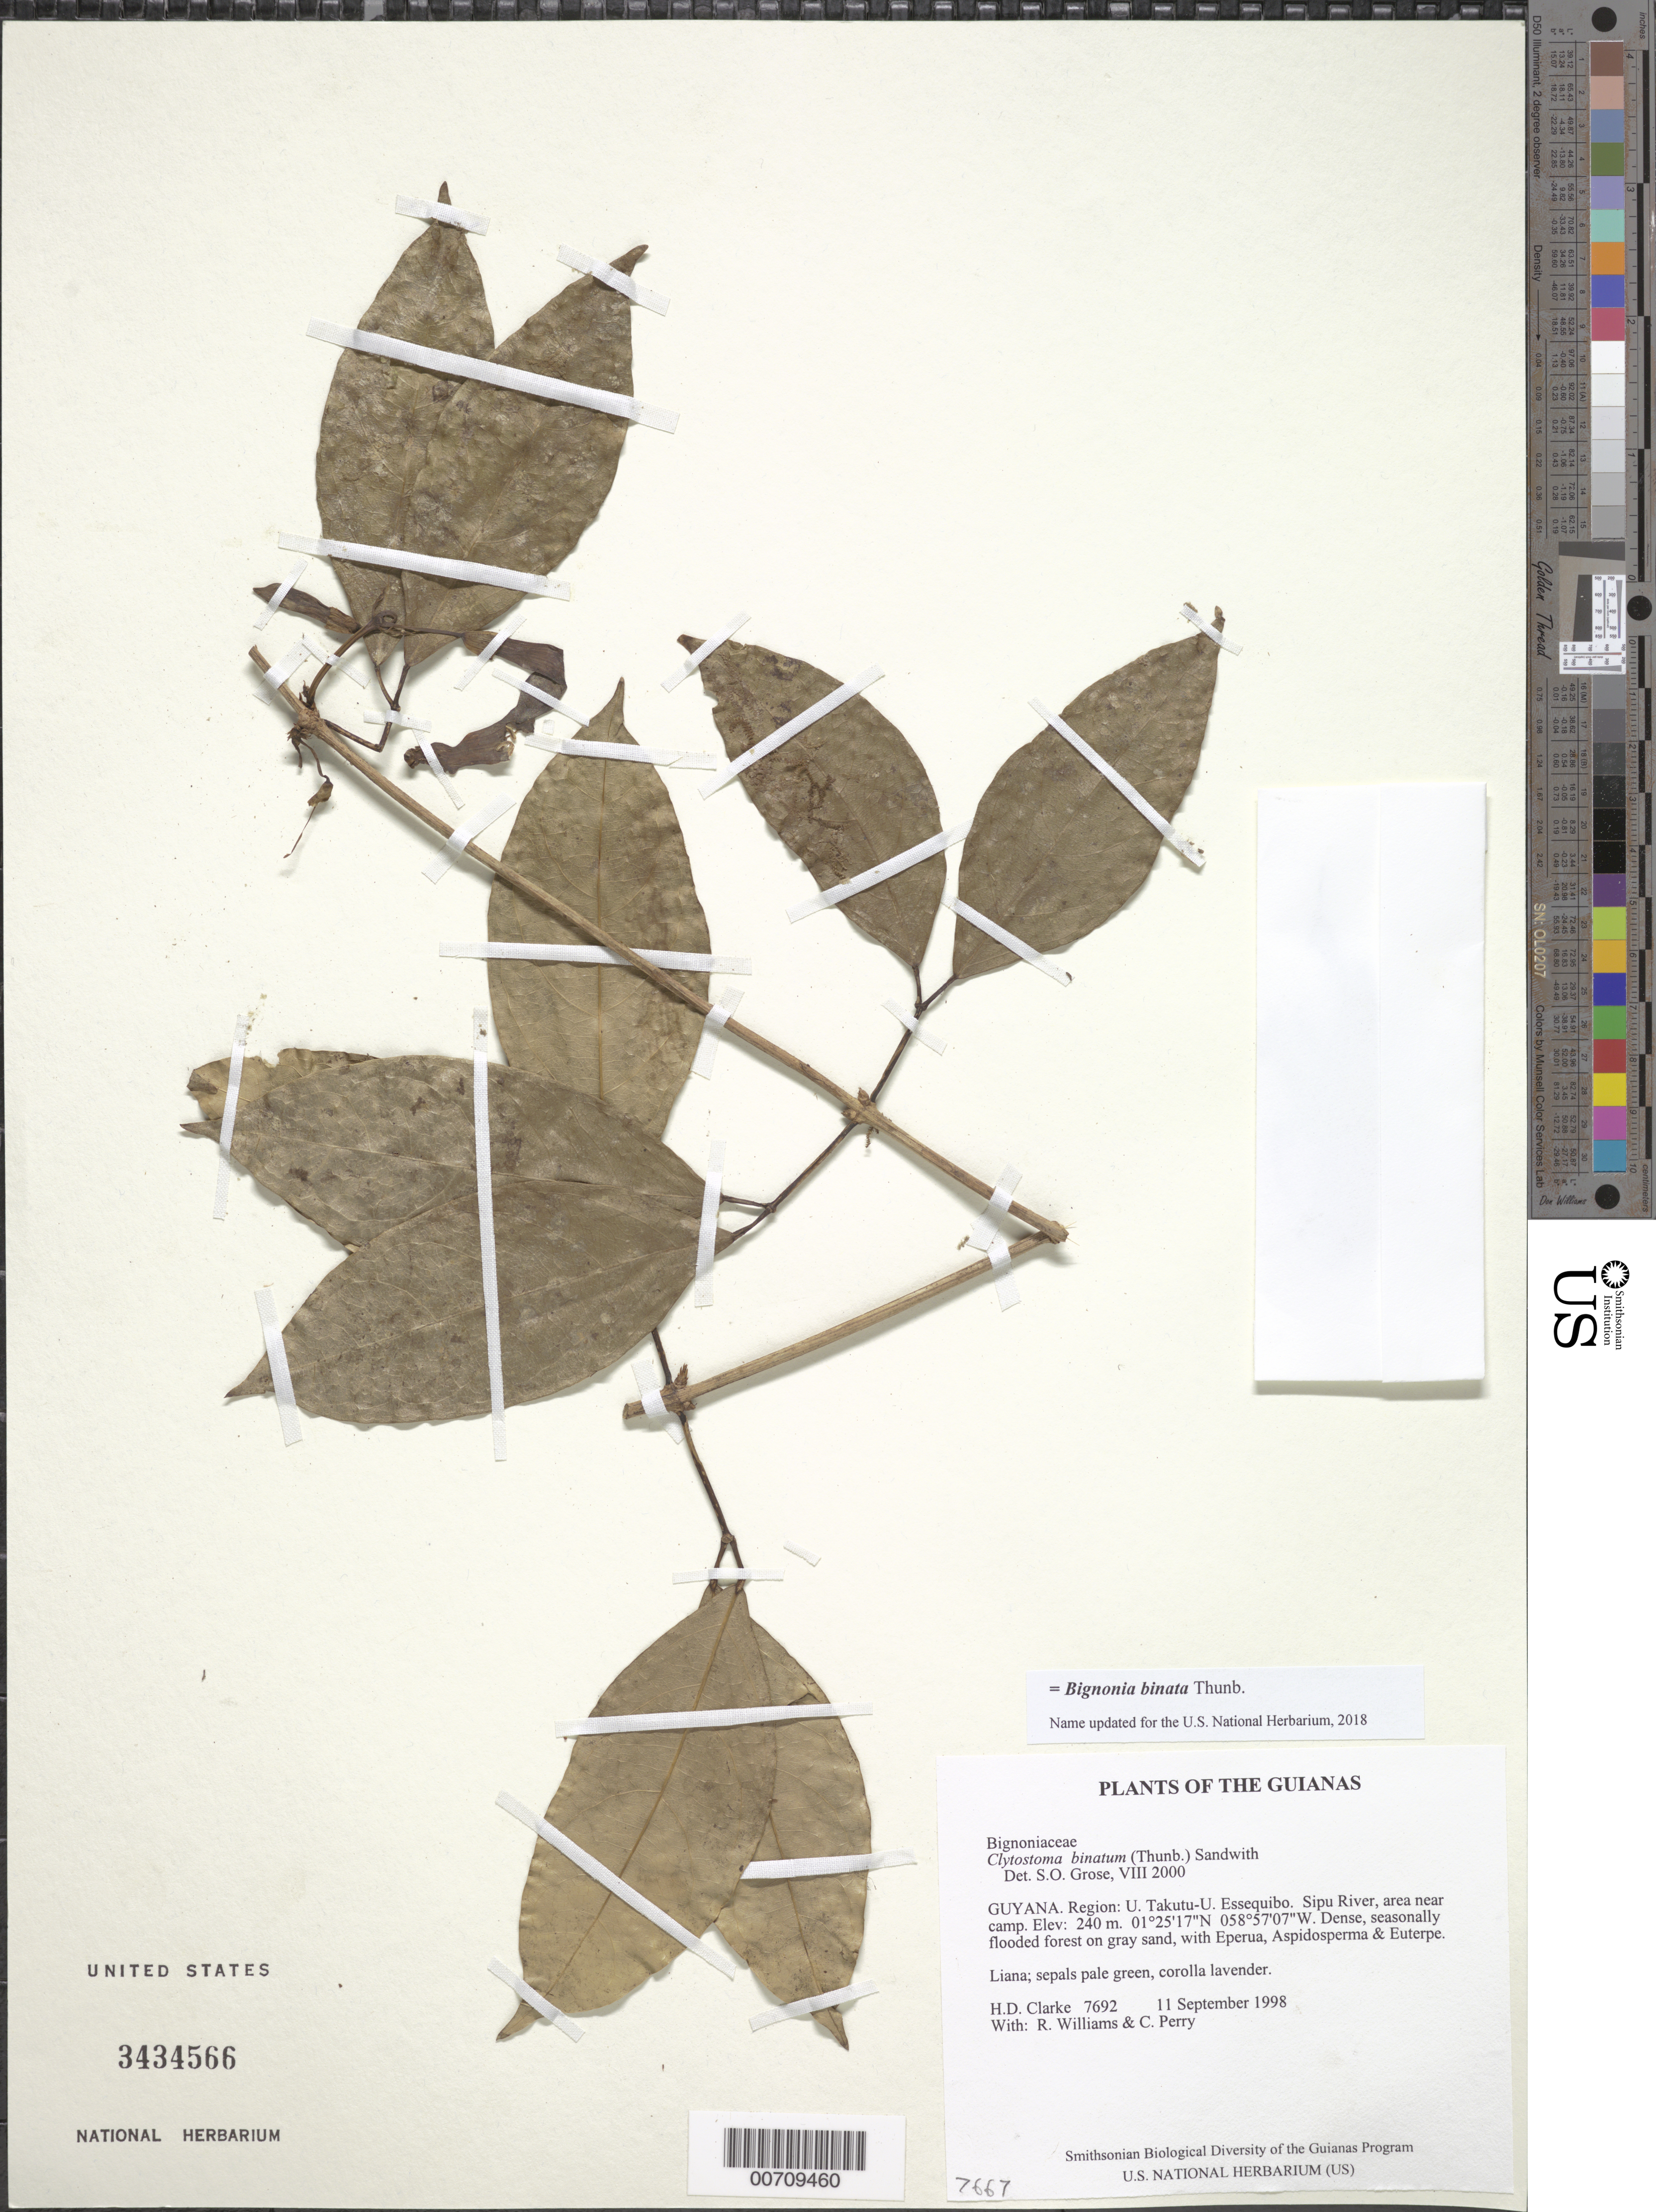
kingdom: Plantae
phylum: Tracheophyta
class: Magnoliopsida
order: Lamiales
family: Bignoniaceae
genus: Bignonia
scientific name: Bignonia binata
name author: Thunb.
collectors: H. D. Clarke, R. Williams & C. Perry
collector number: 7692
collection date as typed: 11 September 1998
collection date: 1998-09-11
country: Guyana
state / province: U. Takutu-U. Essequibo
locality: Sipu River, area near camp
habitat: Dense, seasonally flooded forest on gray sand, with Eperua, Aspidosperma & Euterpe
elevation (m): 240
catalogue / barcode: US 3434566